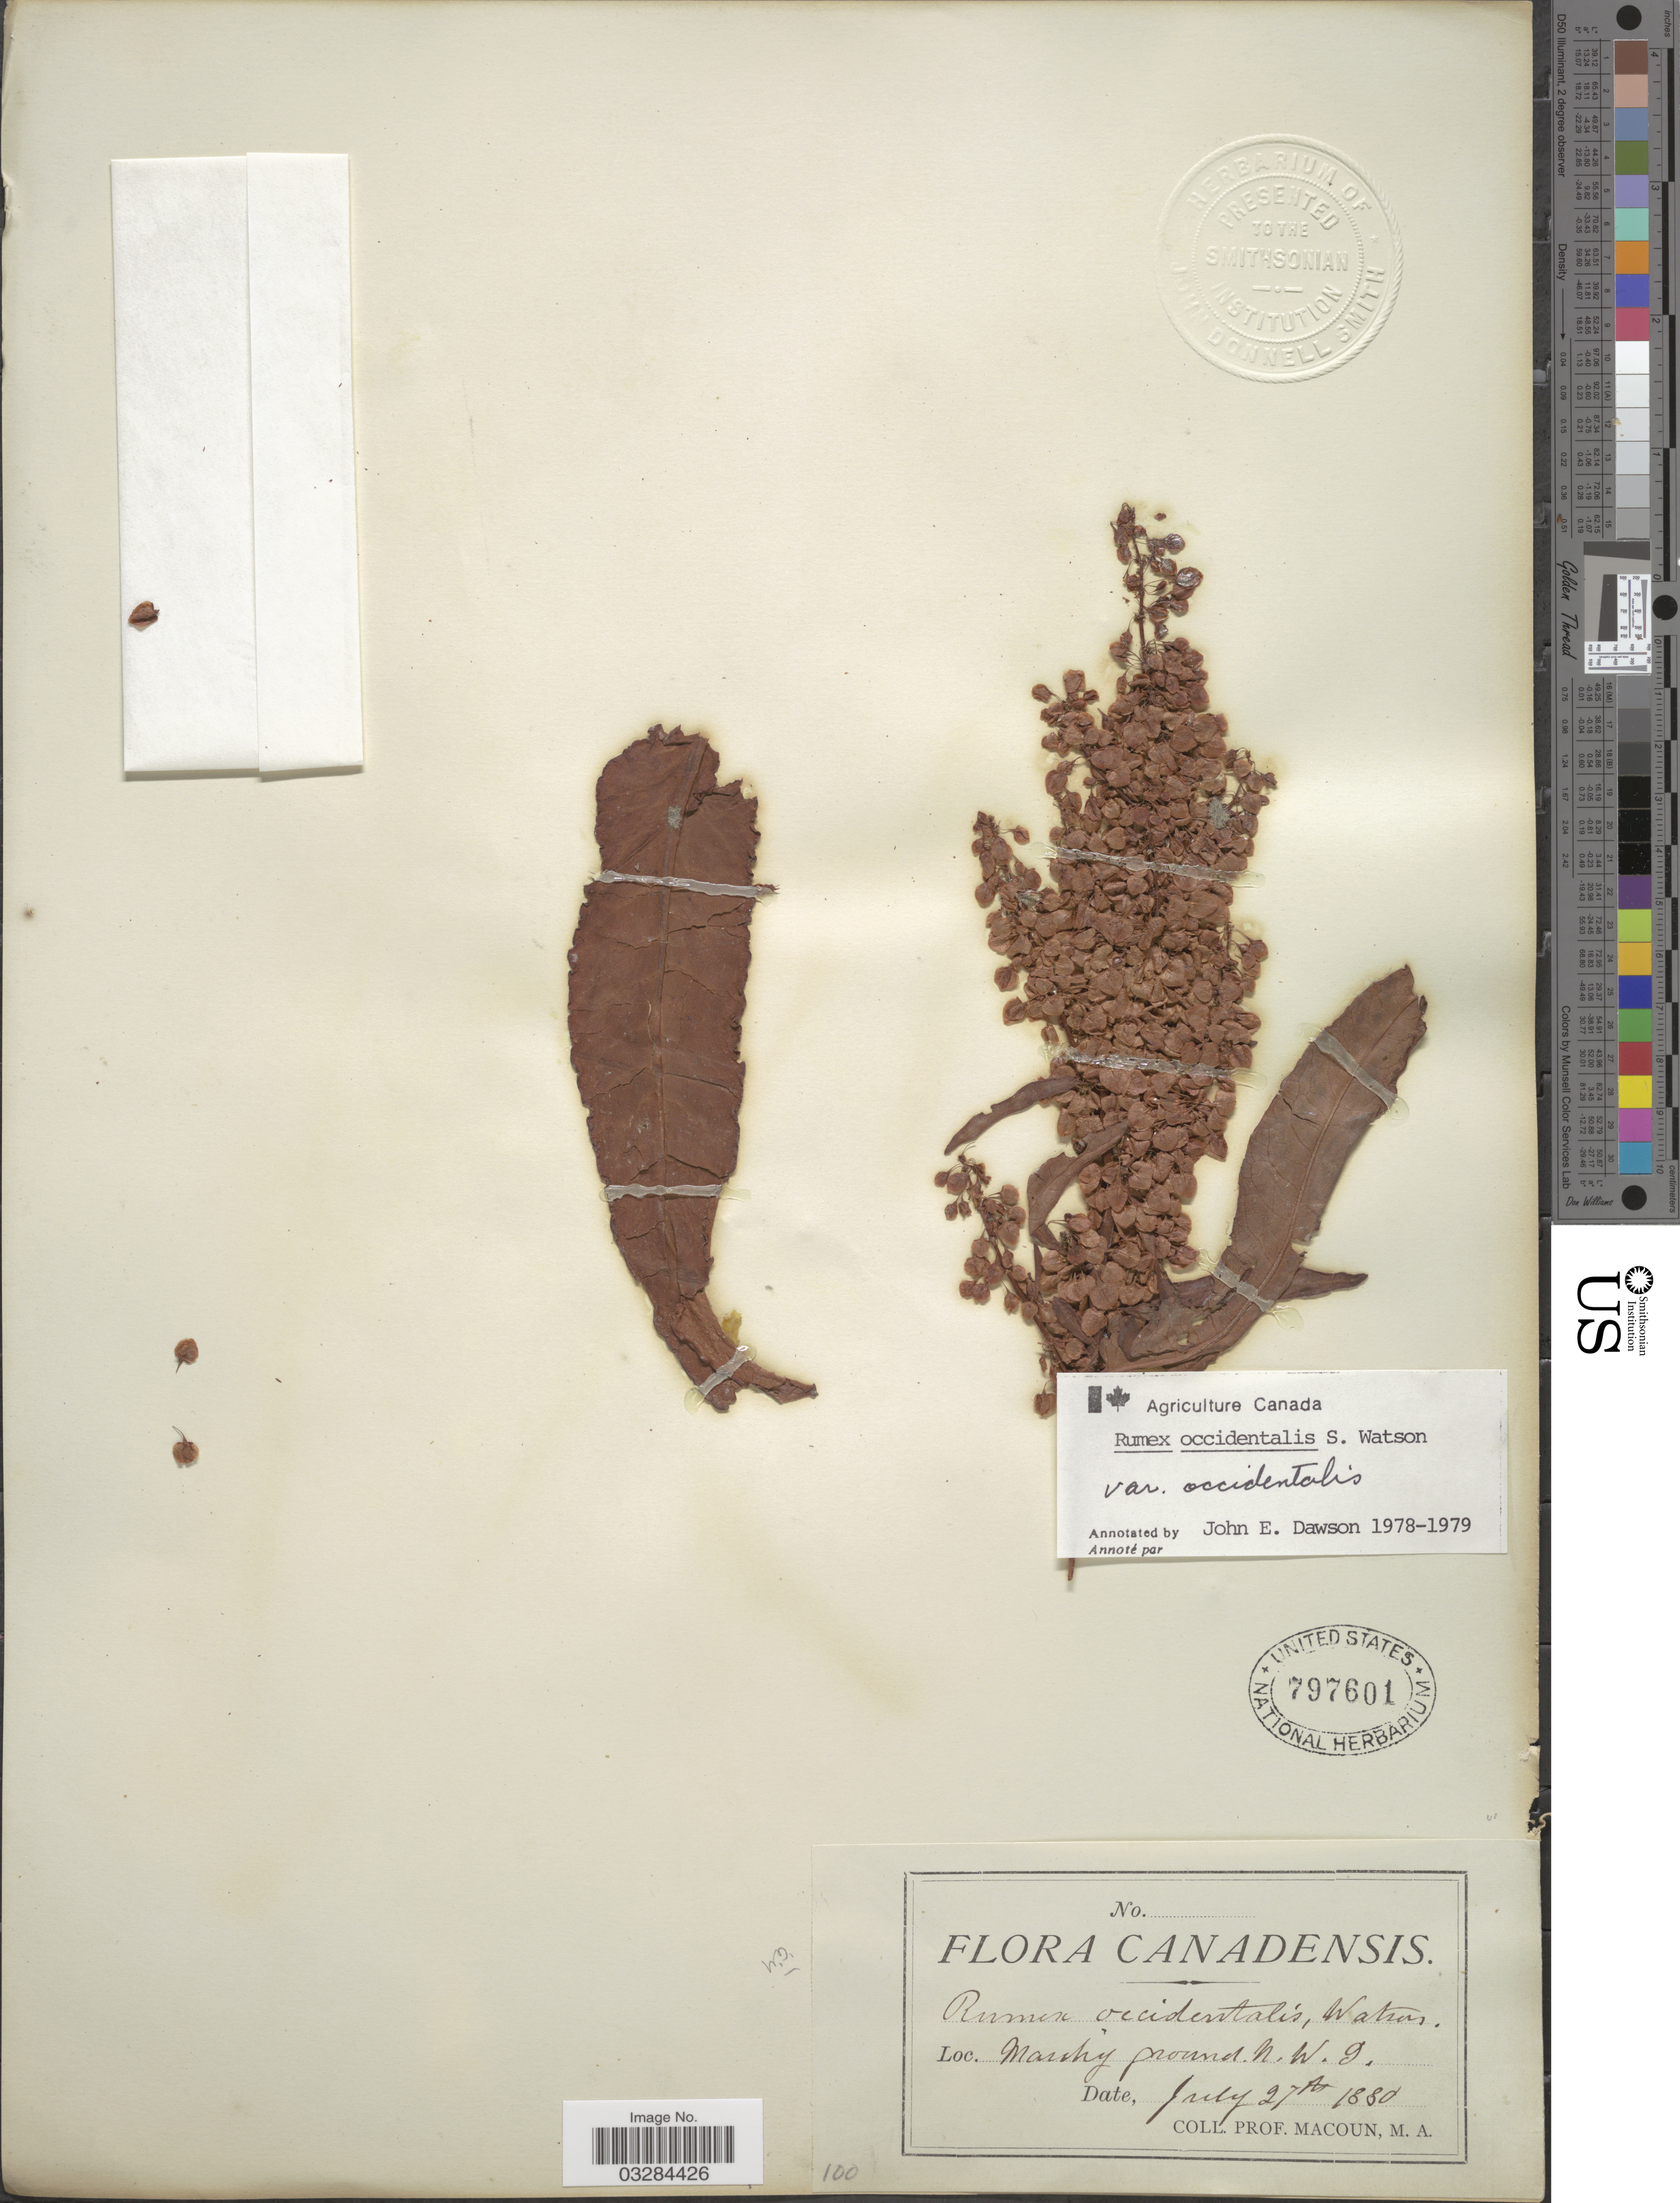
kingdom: Plantae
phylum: Tracheophyta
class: Magnoliopsida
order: Caryophyllales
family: Polygonaceae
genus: Rumex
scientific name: Rumex occidentalis var. occidentalis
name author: S. Watson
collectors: -- Macoun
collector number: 100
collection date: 1880-07-27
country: Canada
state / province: Saskatchewan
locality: Marshy ground, N.W.G.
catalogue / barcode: US 797601